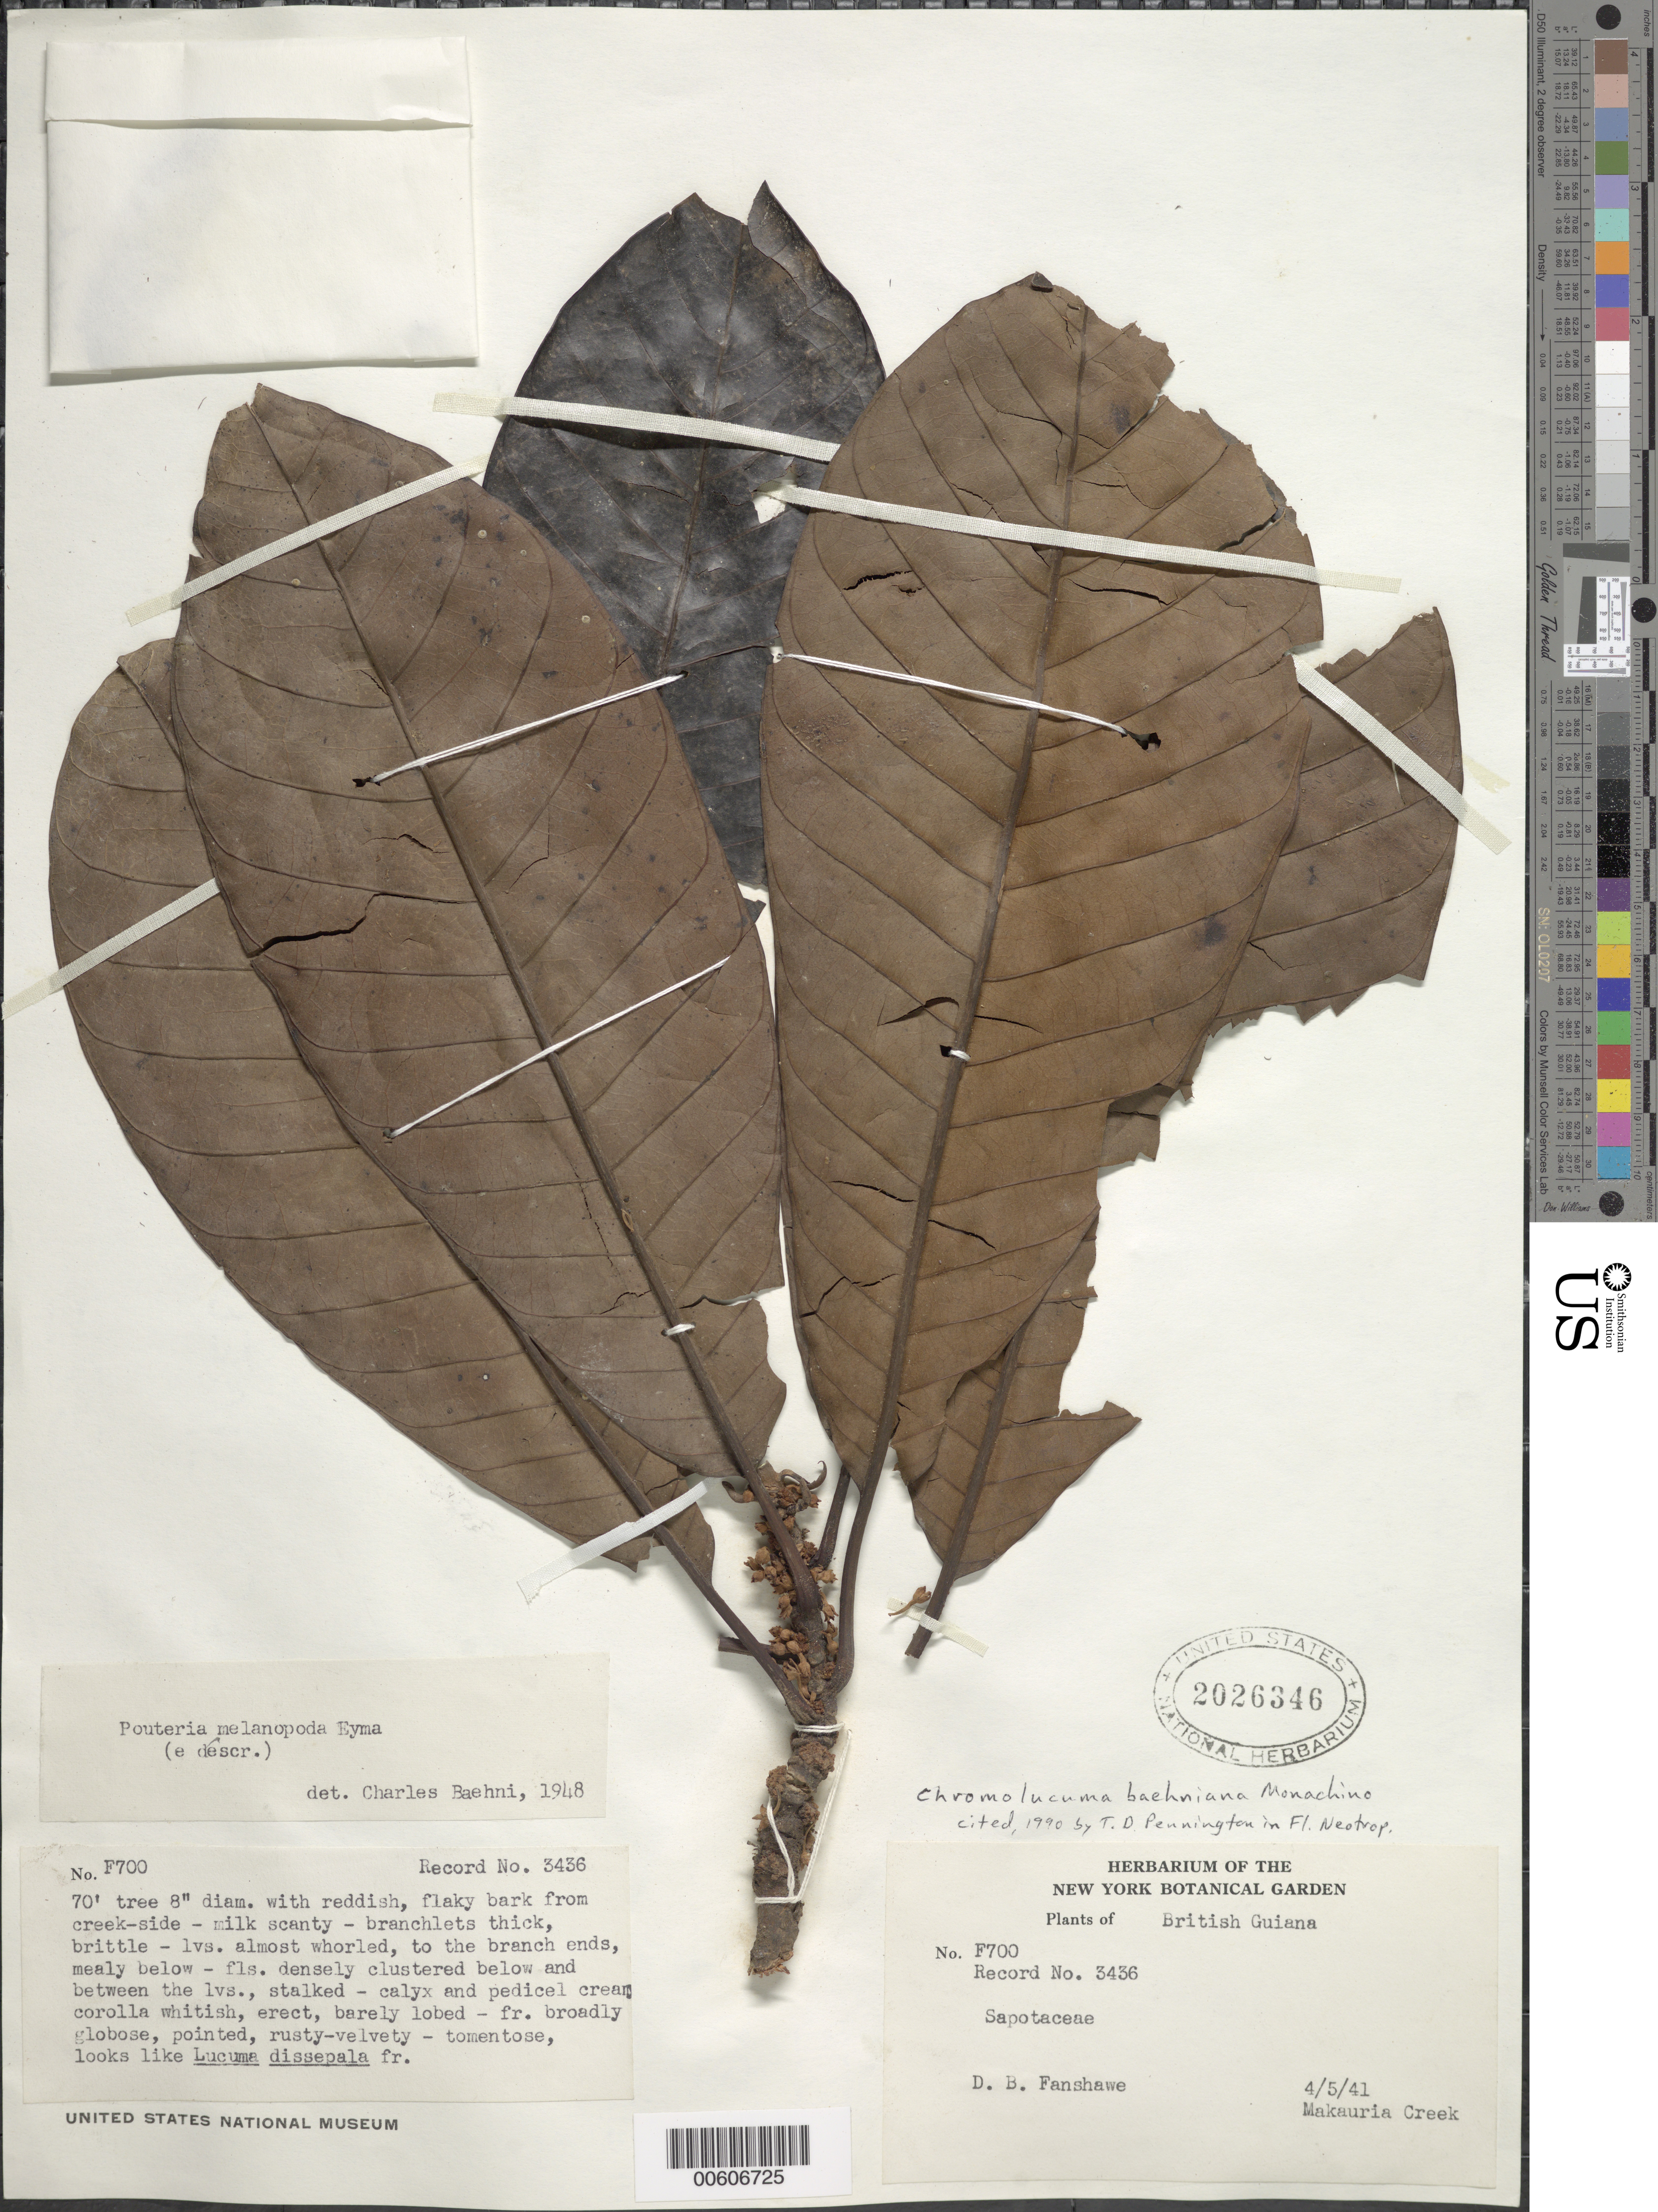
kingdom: Plantae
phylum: Tracheophyta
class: Magnoliopsida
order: Ericales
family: Sapotaceae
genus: Chromolucuma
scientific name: Chromolucuma baehniana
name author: Monach.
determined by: Pennington, T. D., (K)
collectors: D. B. Fanshawe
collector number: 3436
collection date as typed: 4-May-41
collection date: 1941-05-04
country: Guyana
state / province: Cuyuni-Mazaruni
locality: Makouria Creek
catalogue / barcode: US 2026346